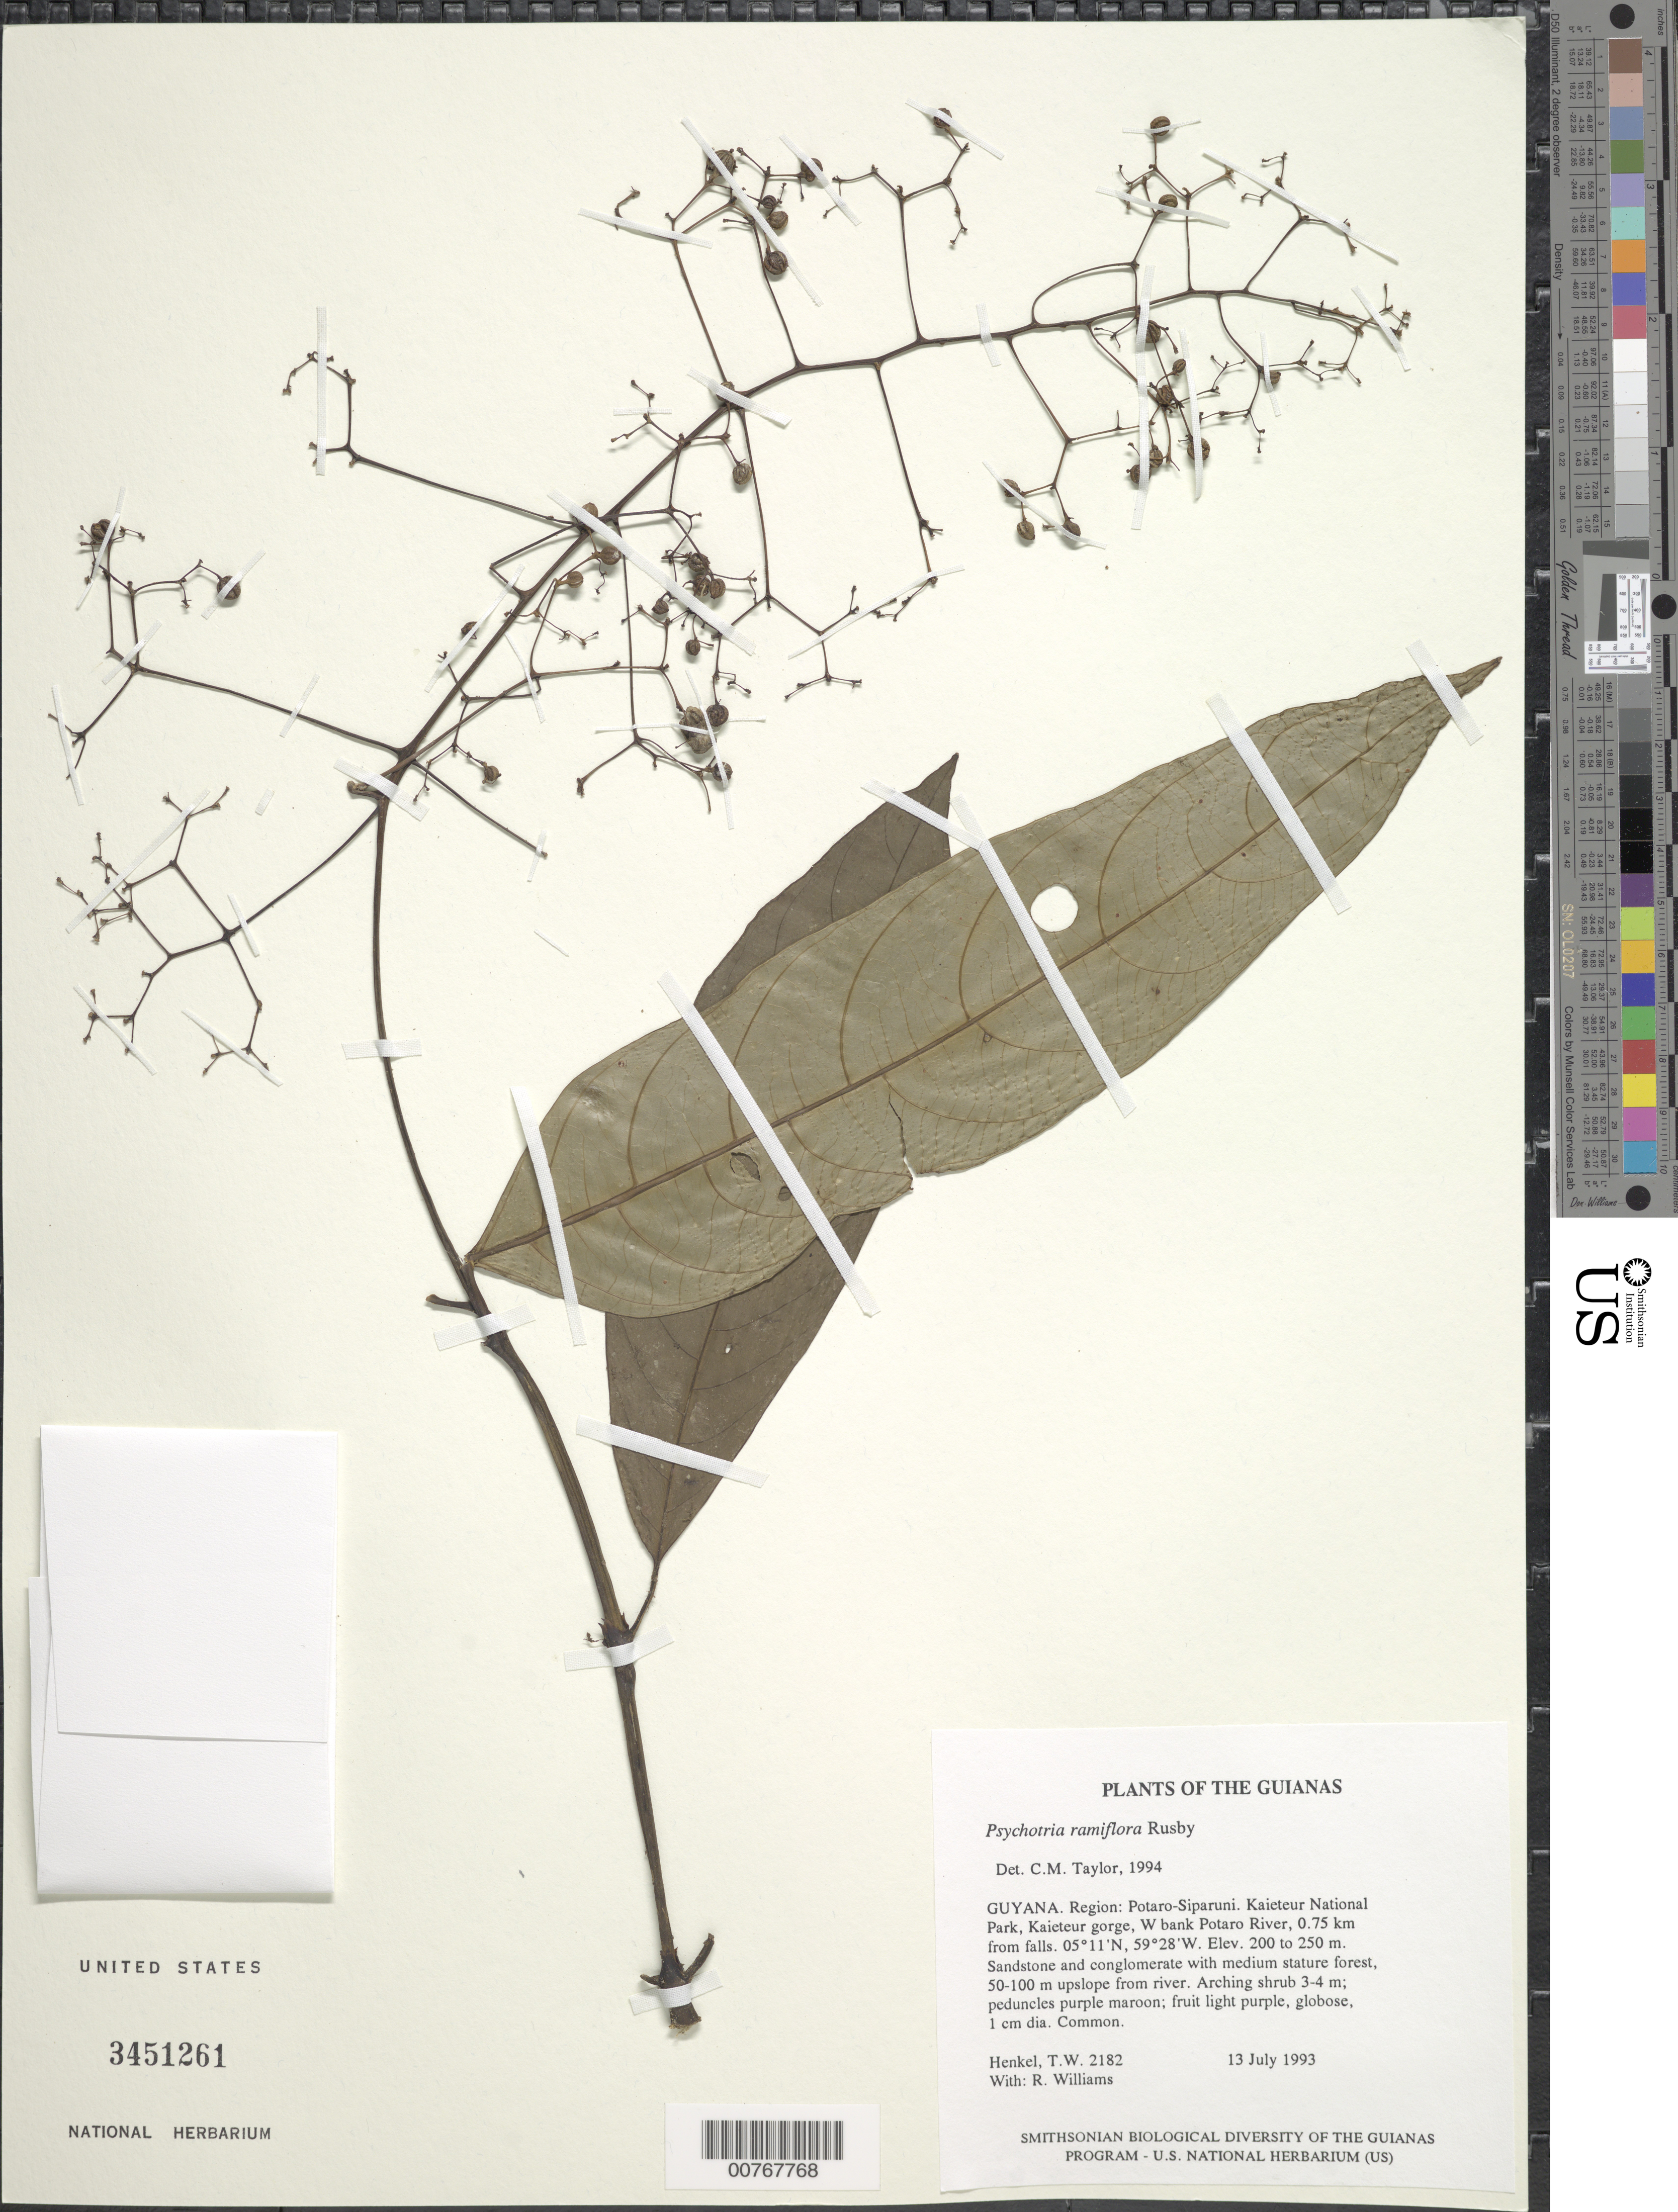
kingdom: Plantae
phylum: Tracheophyta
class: Magnoliopsida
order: Gentianales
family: Rubiaceae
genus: Psychotria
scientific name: Psychotria bostrychothyrsus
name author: Sandwith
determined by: Taylor, Charlotte M.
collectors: T. Henkel & R. Williams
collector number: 2182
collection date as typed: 13 July 1993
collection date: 1993-07-13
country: Guyana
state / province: Potaro-Siparuni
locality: Kaieteur National Park, Kaieteur gorge, W bank Potaro R, 0.75 km from falls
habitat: Sandstone and conglomerate with medium stature forest, 50-100 m upslope from river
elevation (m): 200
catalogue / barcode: US 3451261